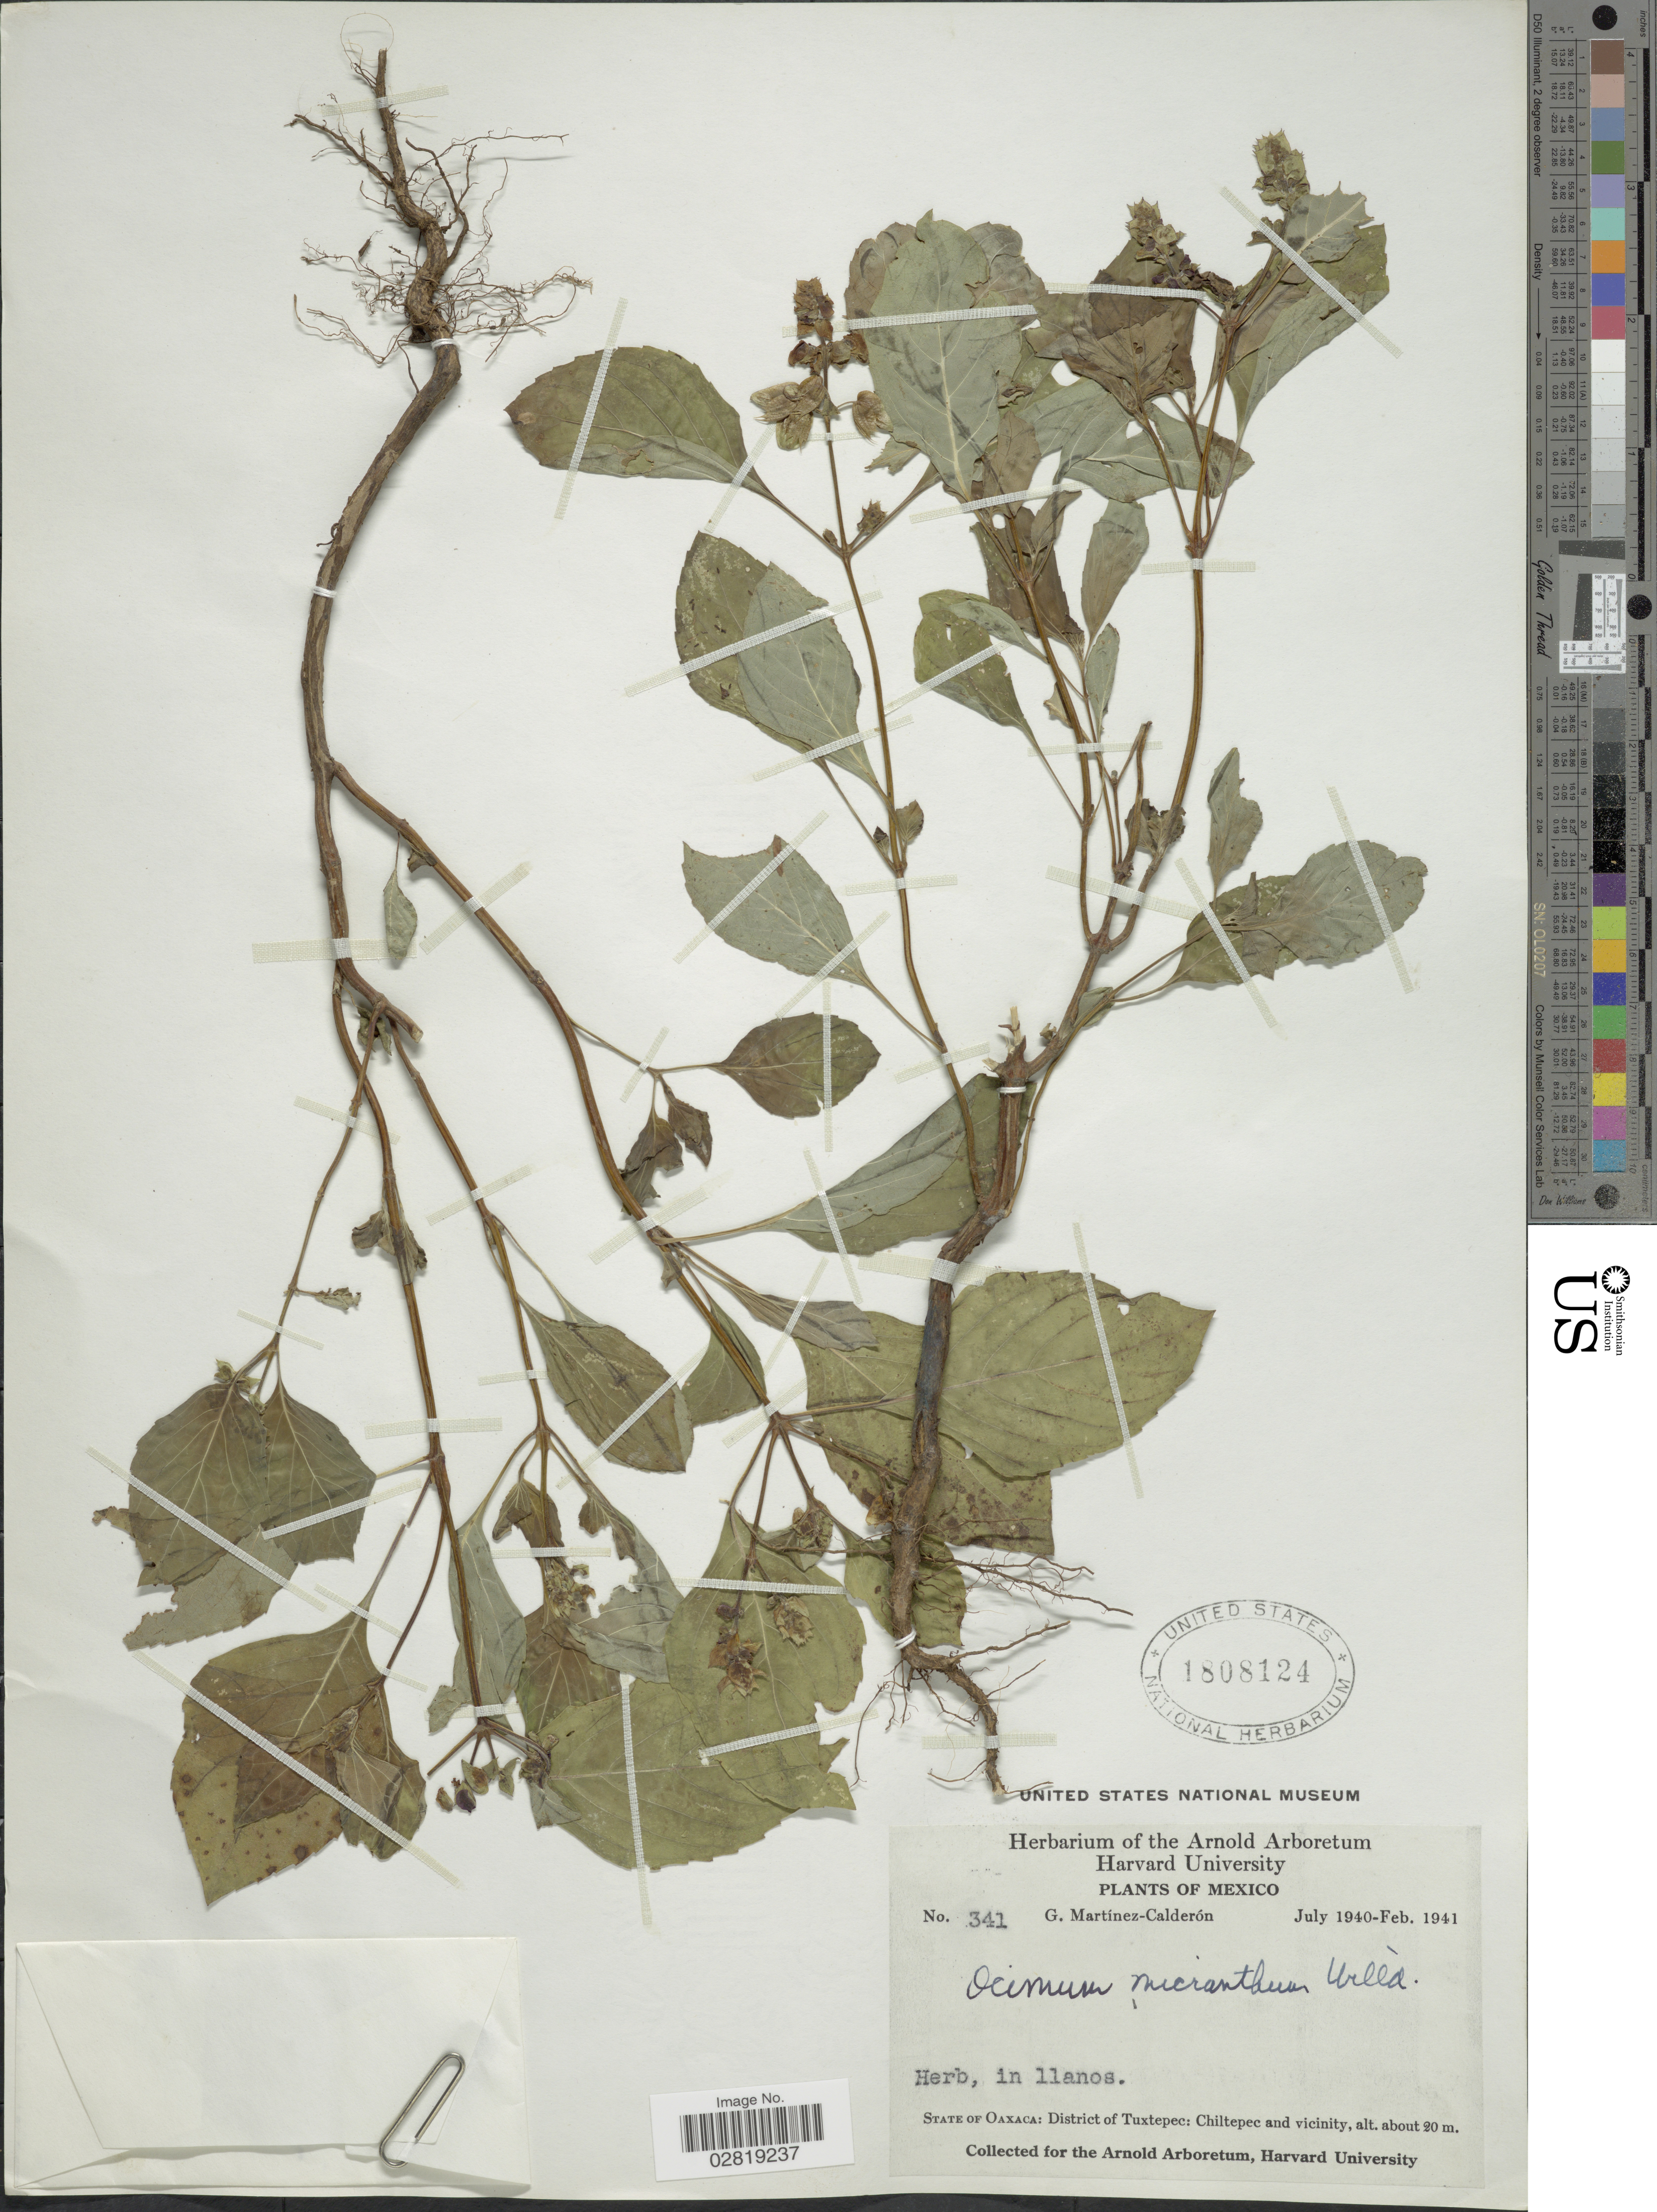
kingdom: Plantae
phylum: Tracheophyta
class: Magnoliopsida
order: Lamiales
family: Lamiaceae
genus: Ocimum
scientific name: Ocimum campechianum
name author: Mill.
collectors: G. Martínez Calderón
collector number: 341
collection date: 1940-07/1941-02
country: Mexico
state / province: Oaxaca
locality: District of Tuxtepec: Chiltepec and vicinity.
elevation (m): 20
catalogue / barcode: US 1808124